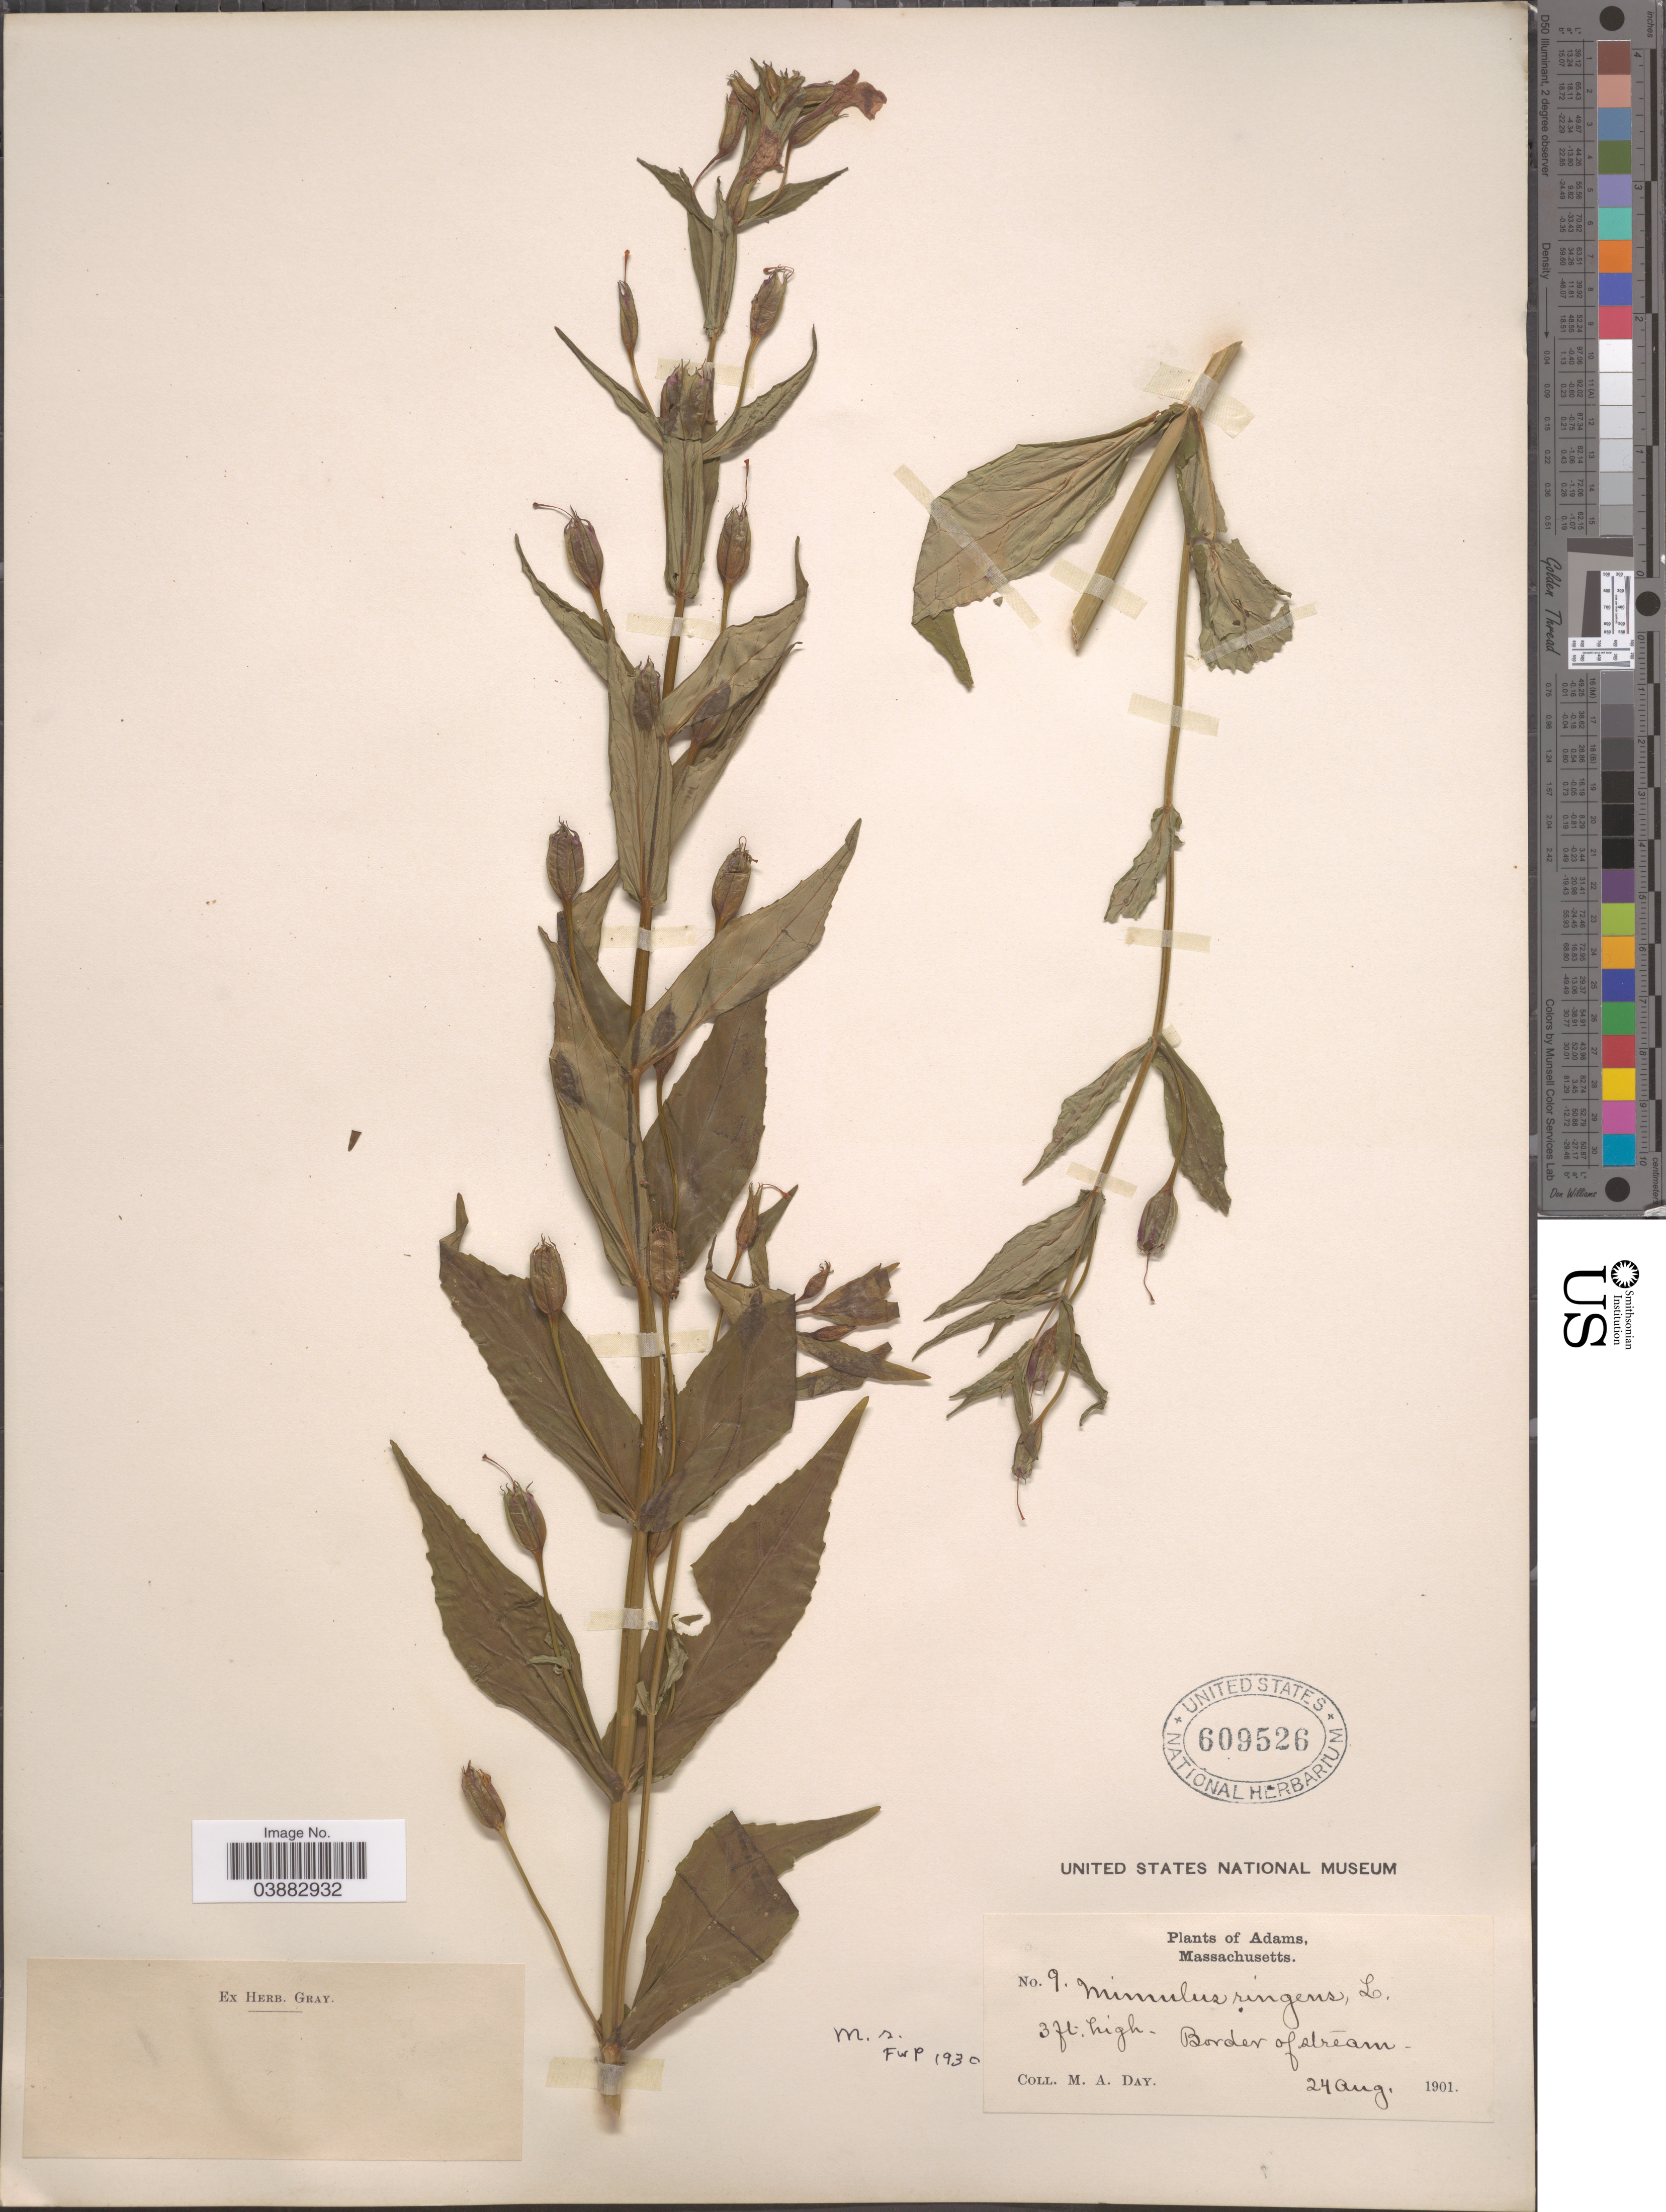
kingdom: Plantae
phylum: Tracheophyta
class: Magnoliopsida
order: Lamiales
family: Phrymaceae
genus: Mimulus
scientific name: Mimulus ringens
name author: L.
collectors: M. Day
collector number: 9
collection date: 1901-08-24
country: United States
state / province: Massachusetts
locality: Adams. Border of stream.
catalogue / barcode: US 609526